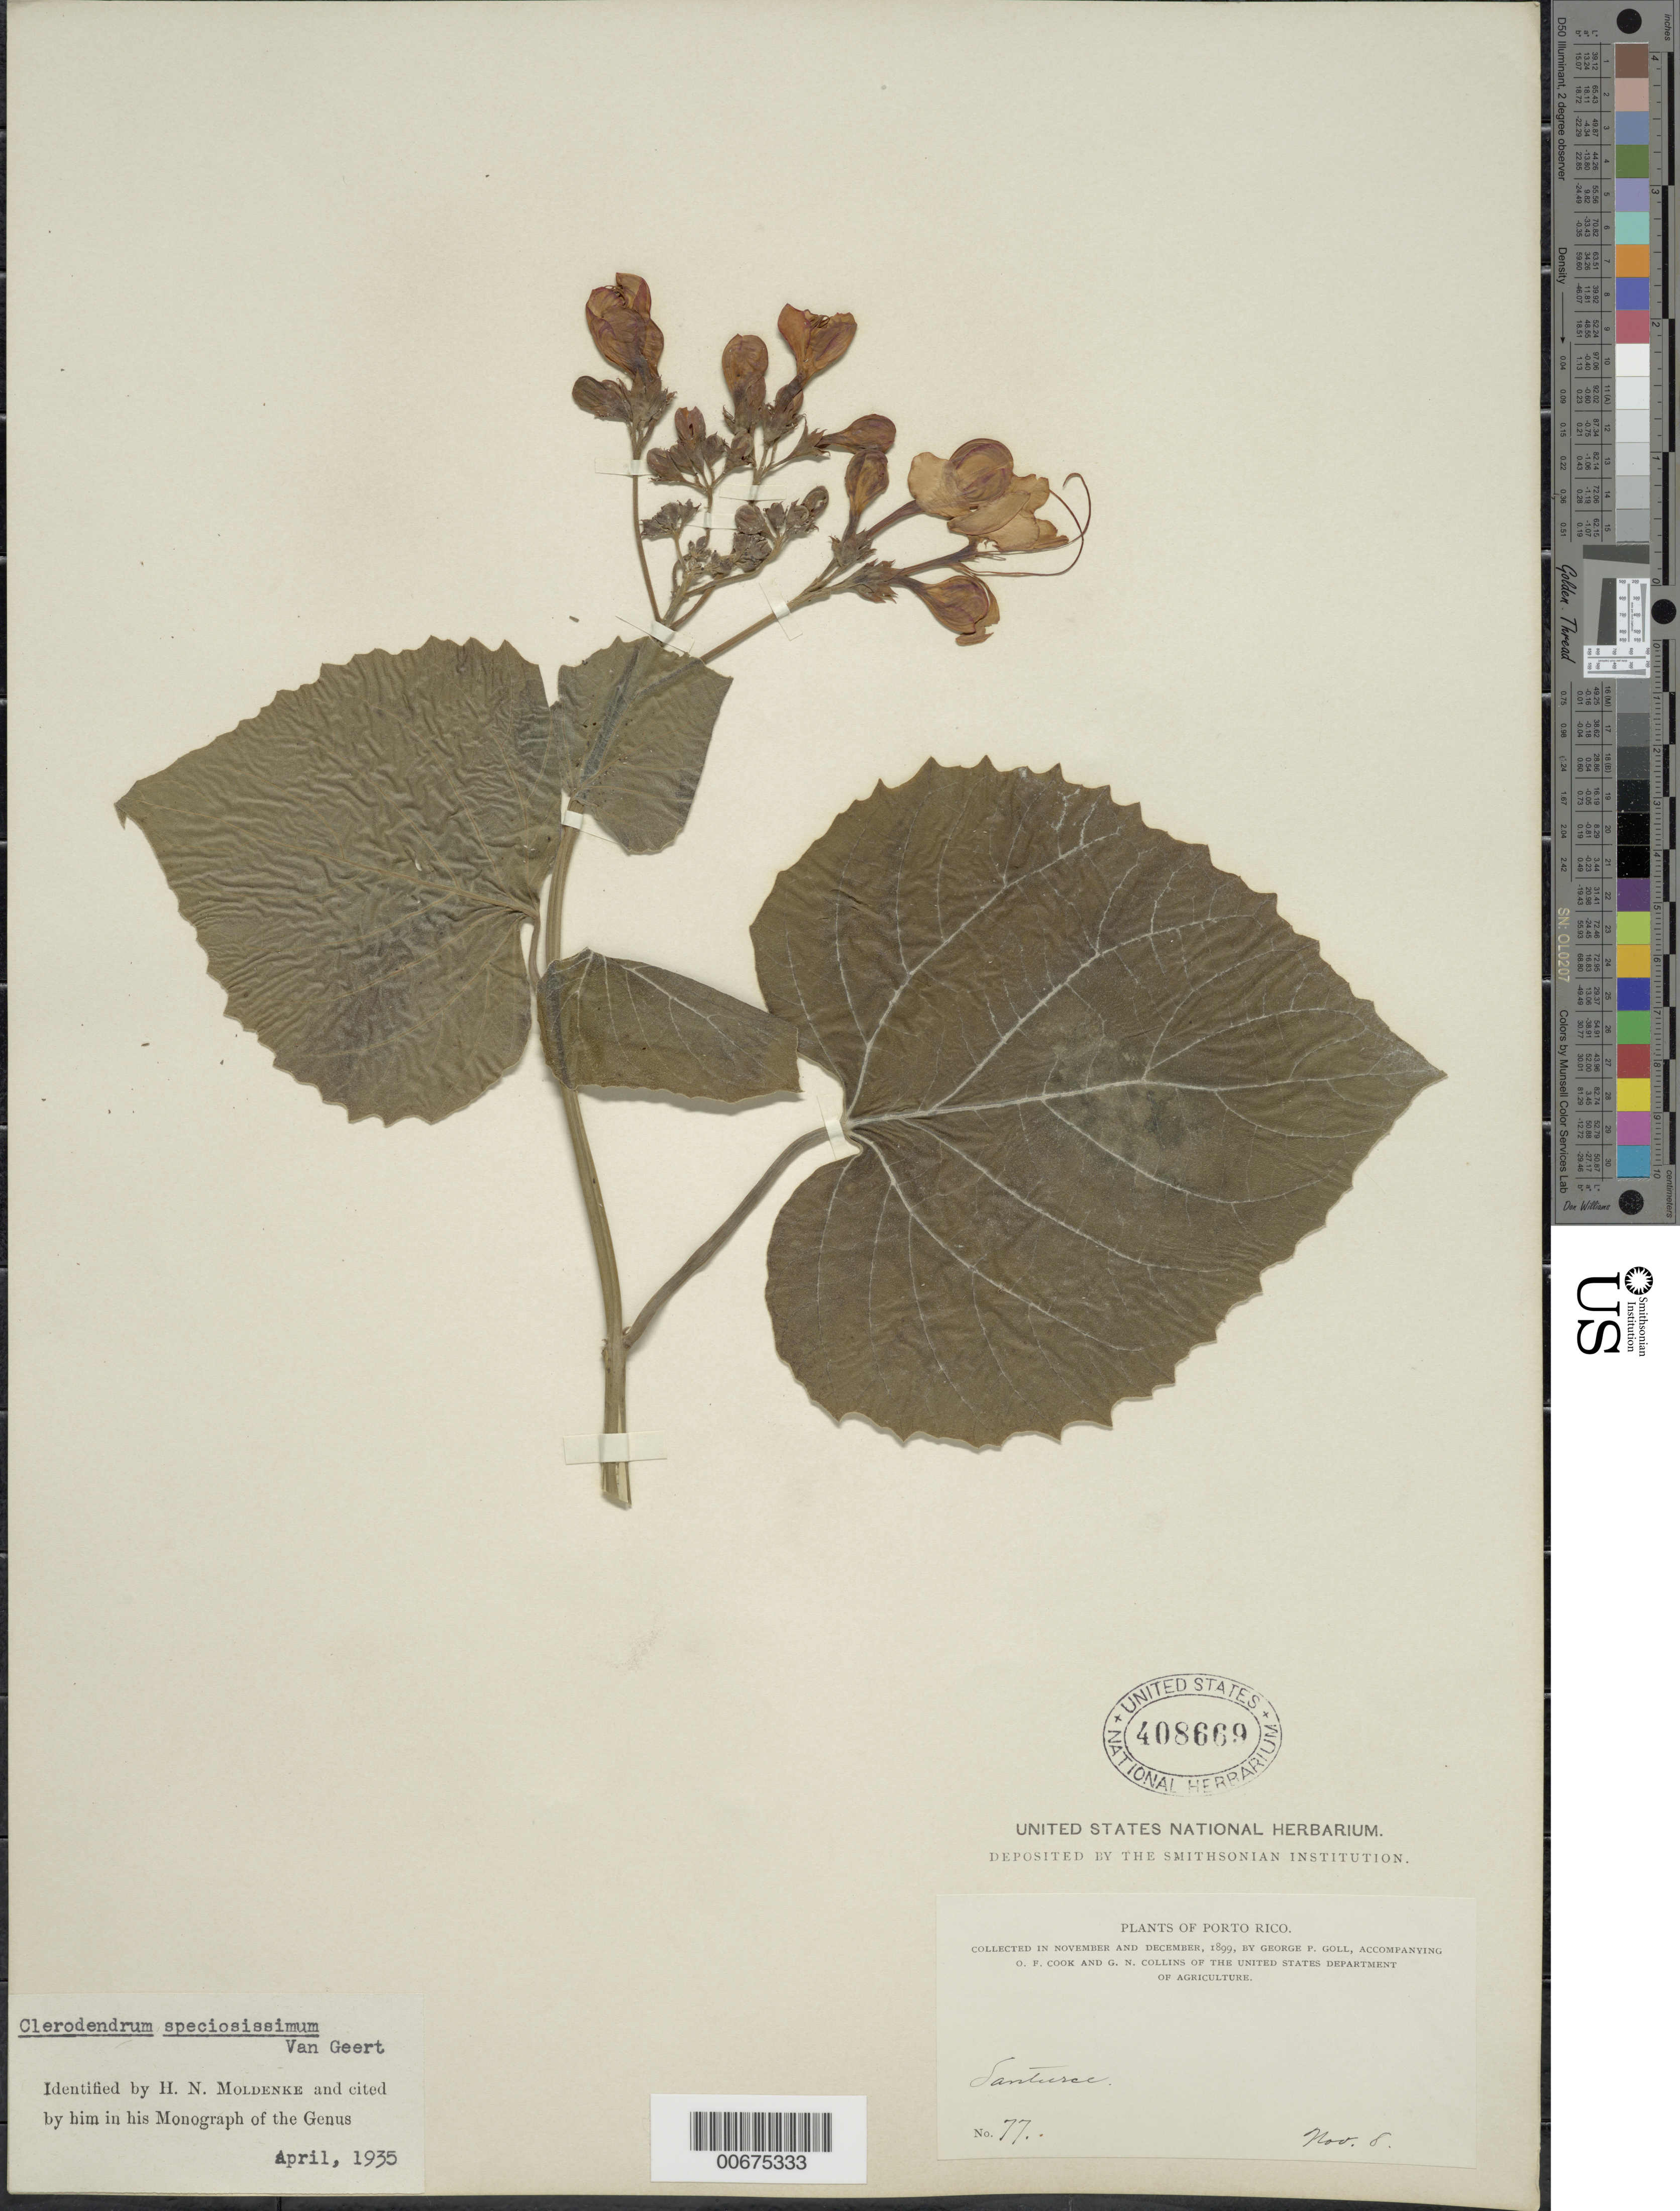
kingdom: Plantae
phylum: Tracheophyta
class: Magnoliopsida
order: Lamiales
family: Lamiaceae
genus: Clerodendrum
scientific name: Clerodendrum speciosissimum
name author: Drapiez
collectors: G. Goll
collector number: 77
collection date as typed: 08 Nov 1899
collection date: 1899-11-08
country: Puerto Rico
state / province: San Juan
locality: Santurce.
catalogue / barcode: US 408669